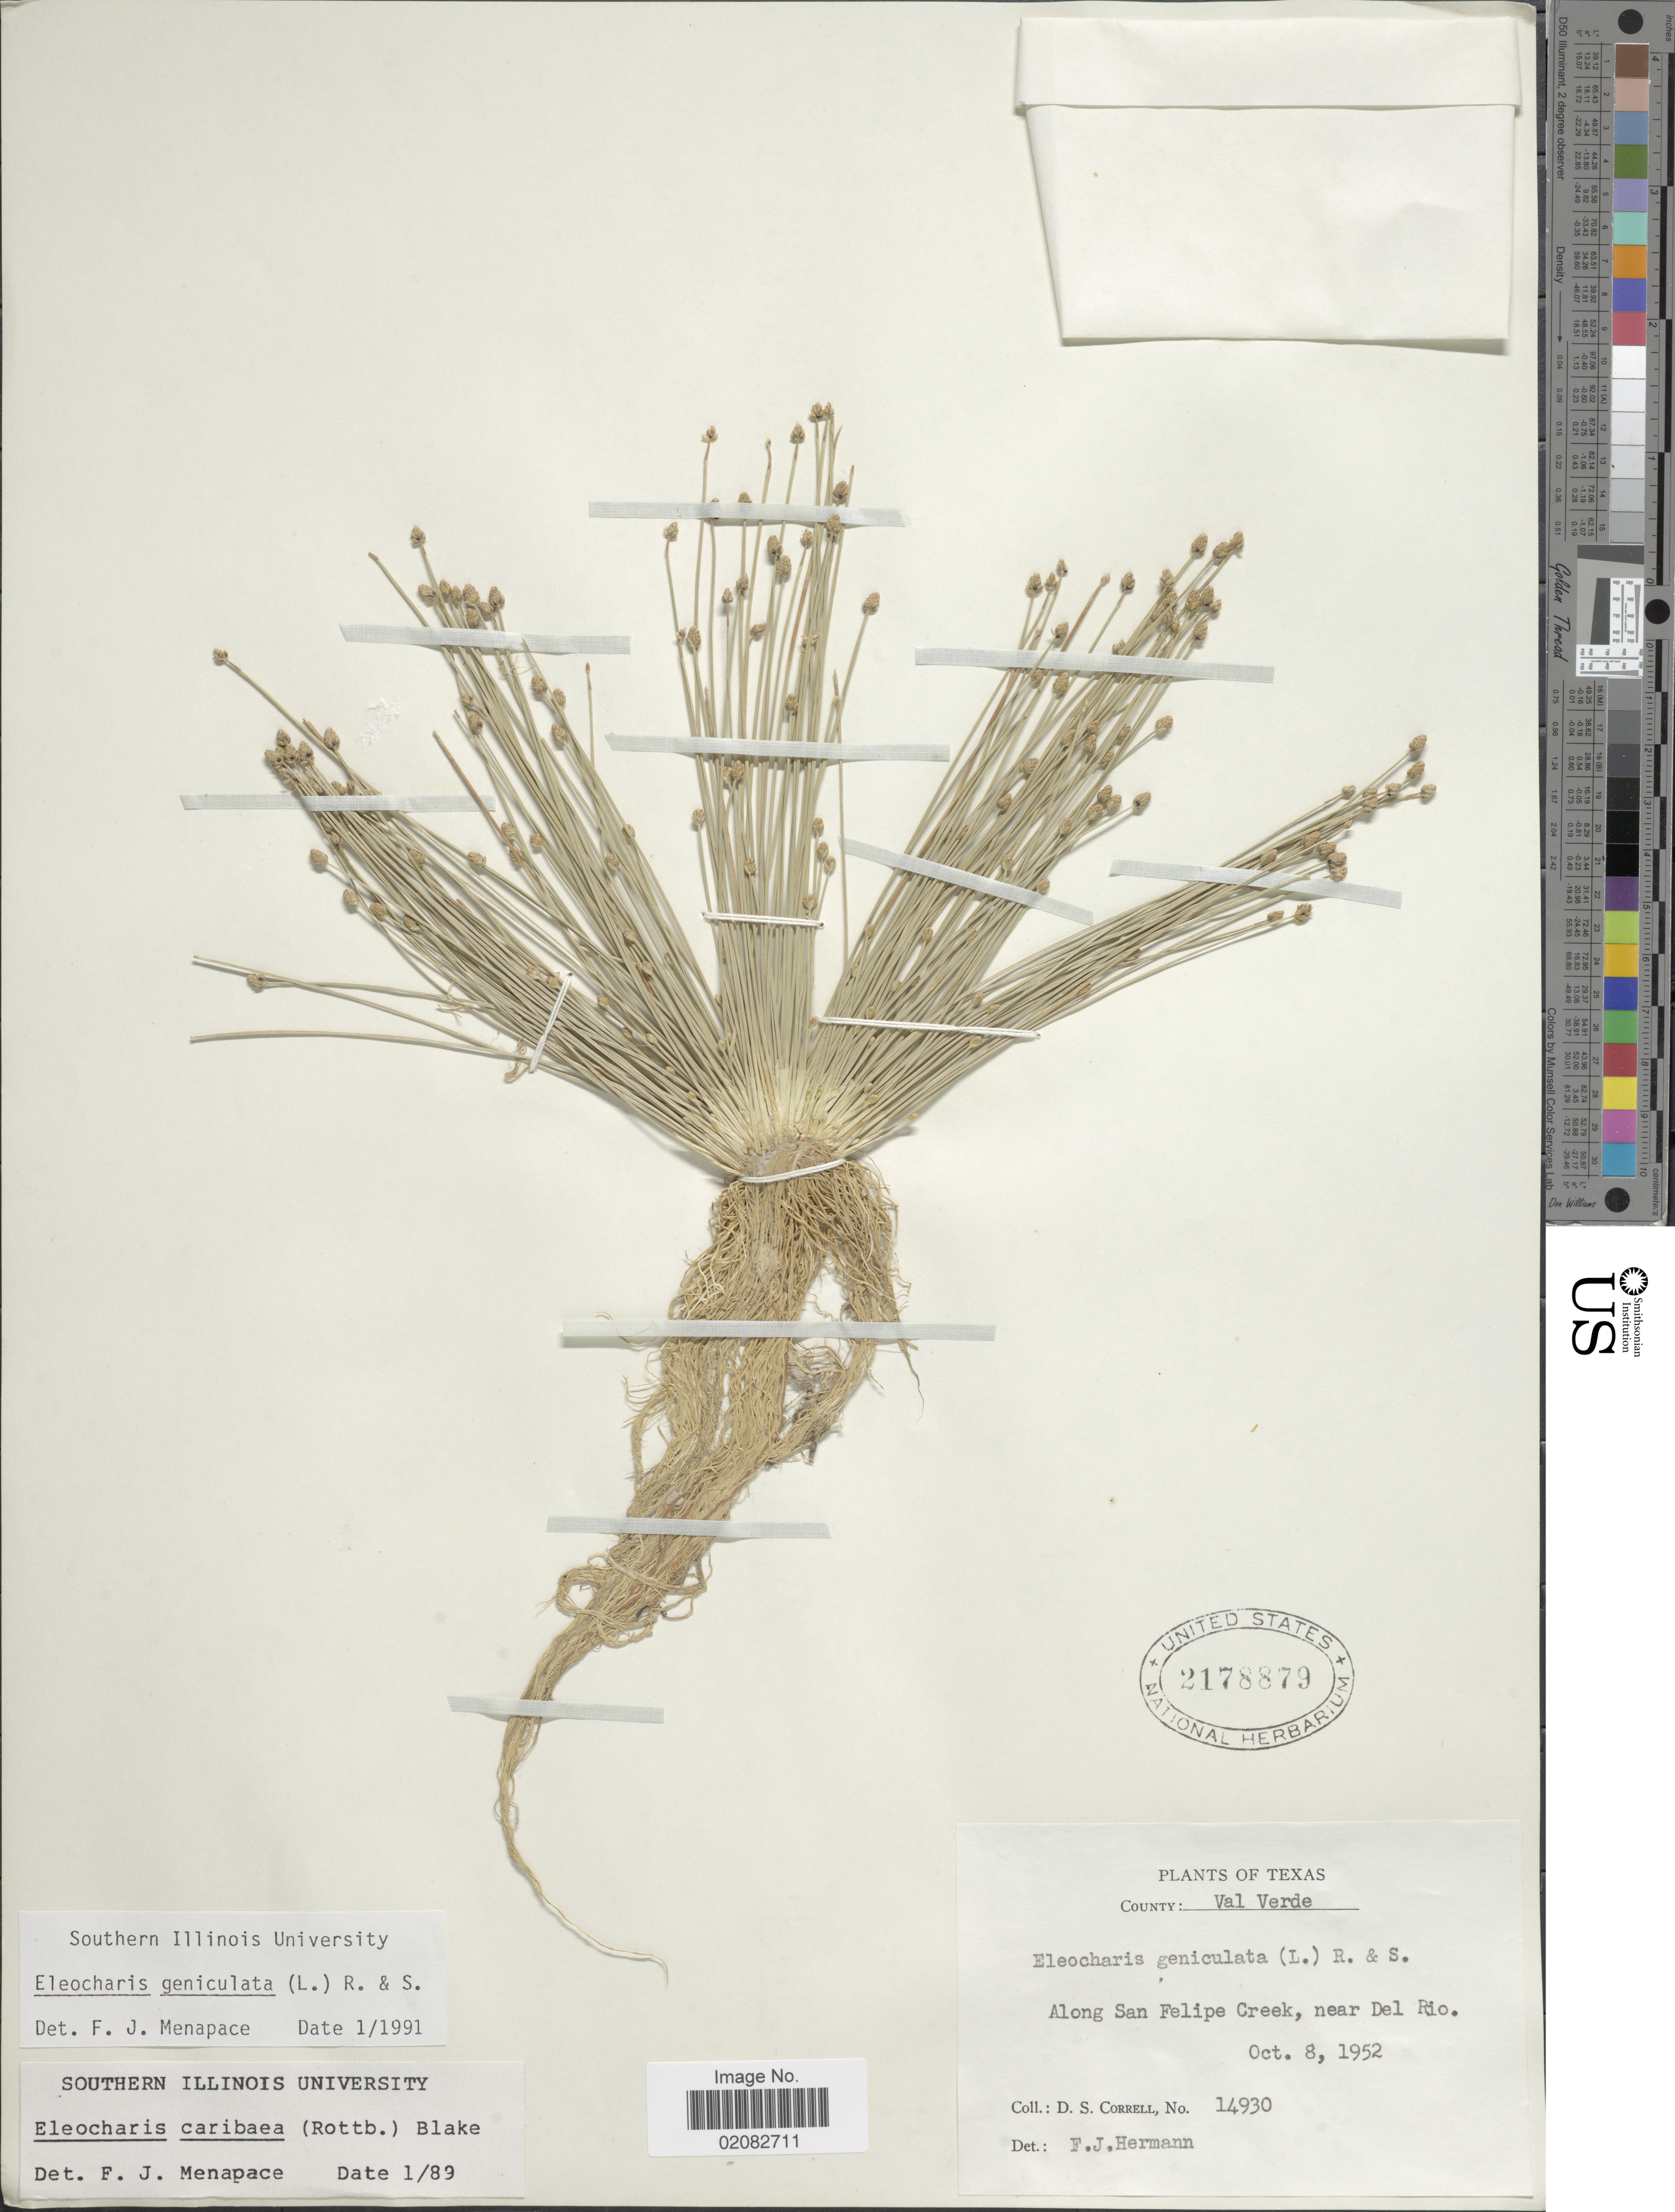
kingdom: Plantae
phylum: Tracheophyta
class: Liliopsida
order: Poales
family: Cyperaceae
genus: Eleocharis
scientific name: Eleocharis geniculata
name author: (L.) Roem. & Schult.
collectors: D. S. Correll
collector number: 14930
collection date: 1952-10-08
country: United States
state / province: Texas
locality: County: Val Verde, Along San Felipe Creek, near Del Rio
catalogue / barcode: US 2178879